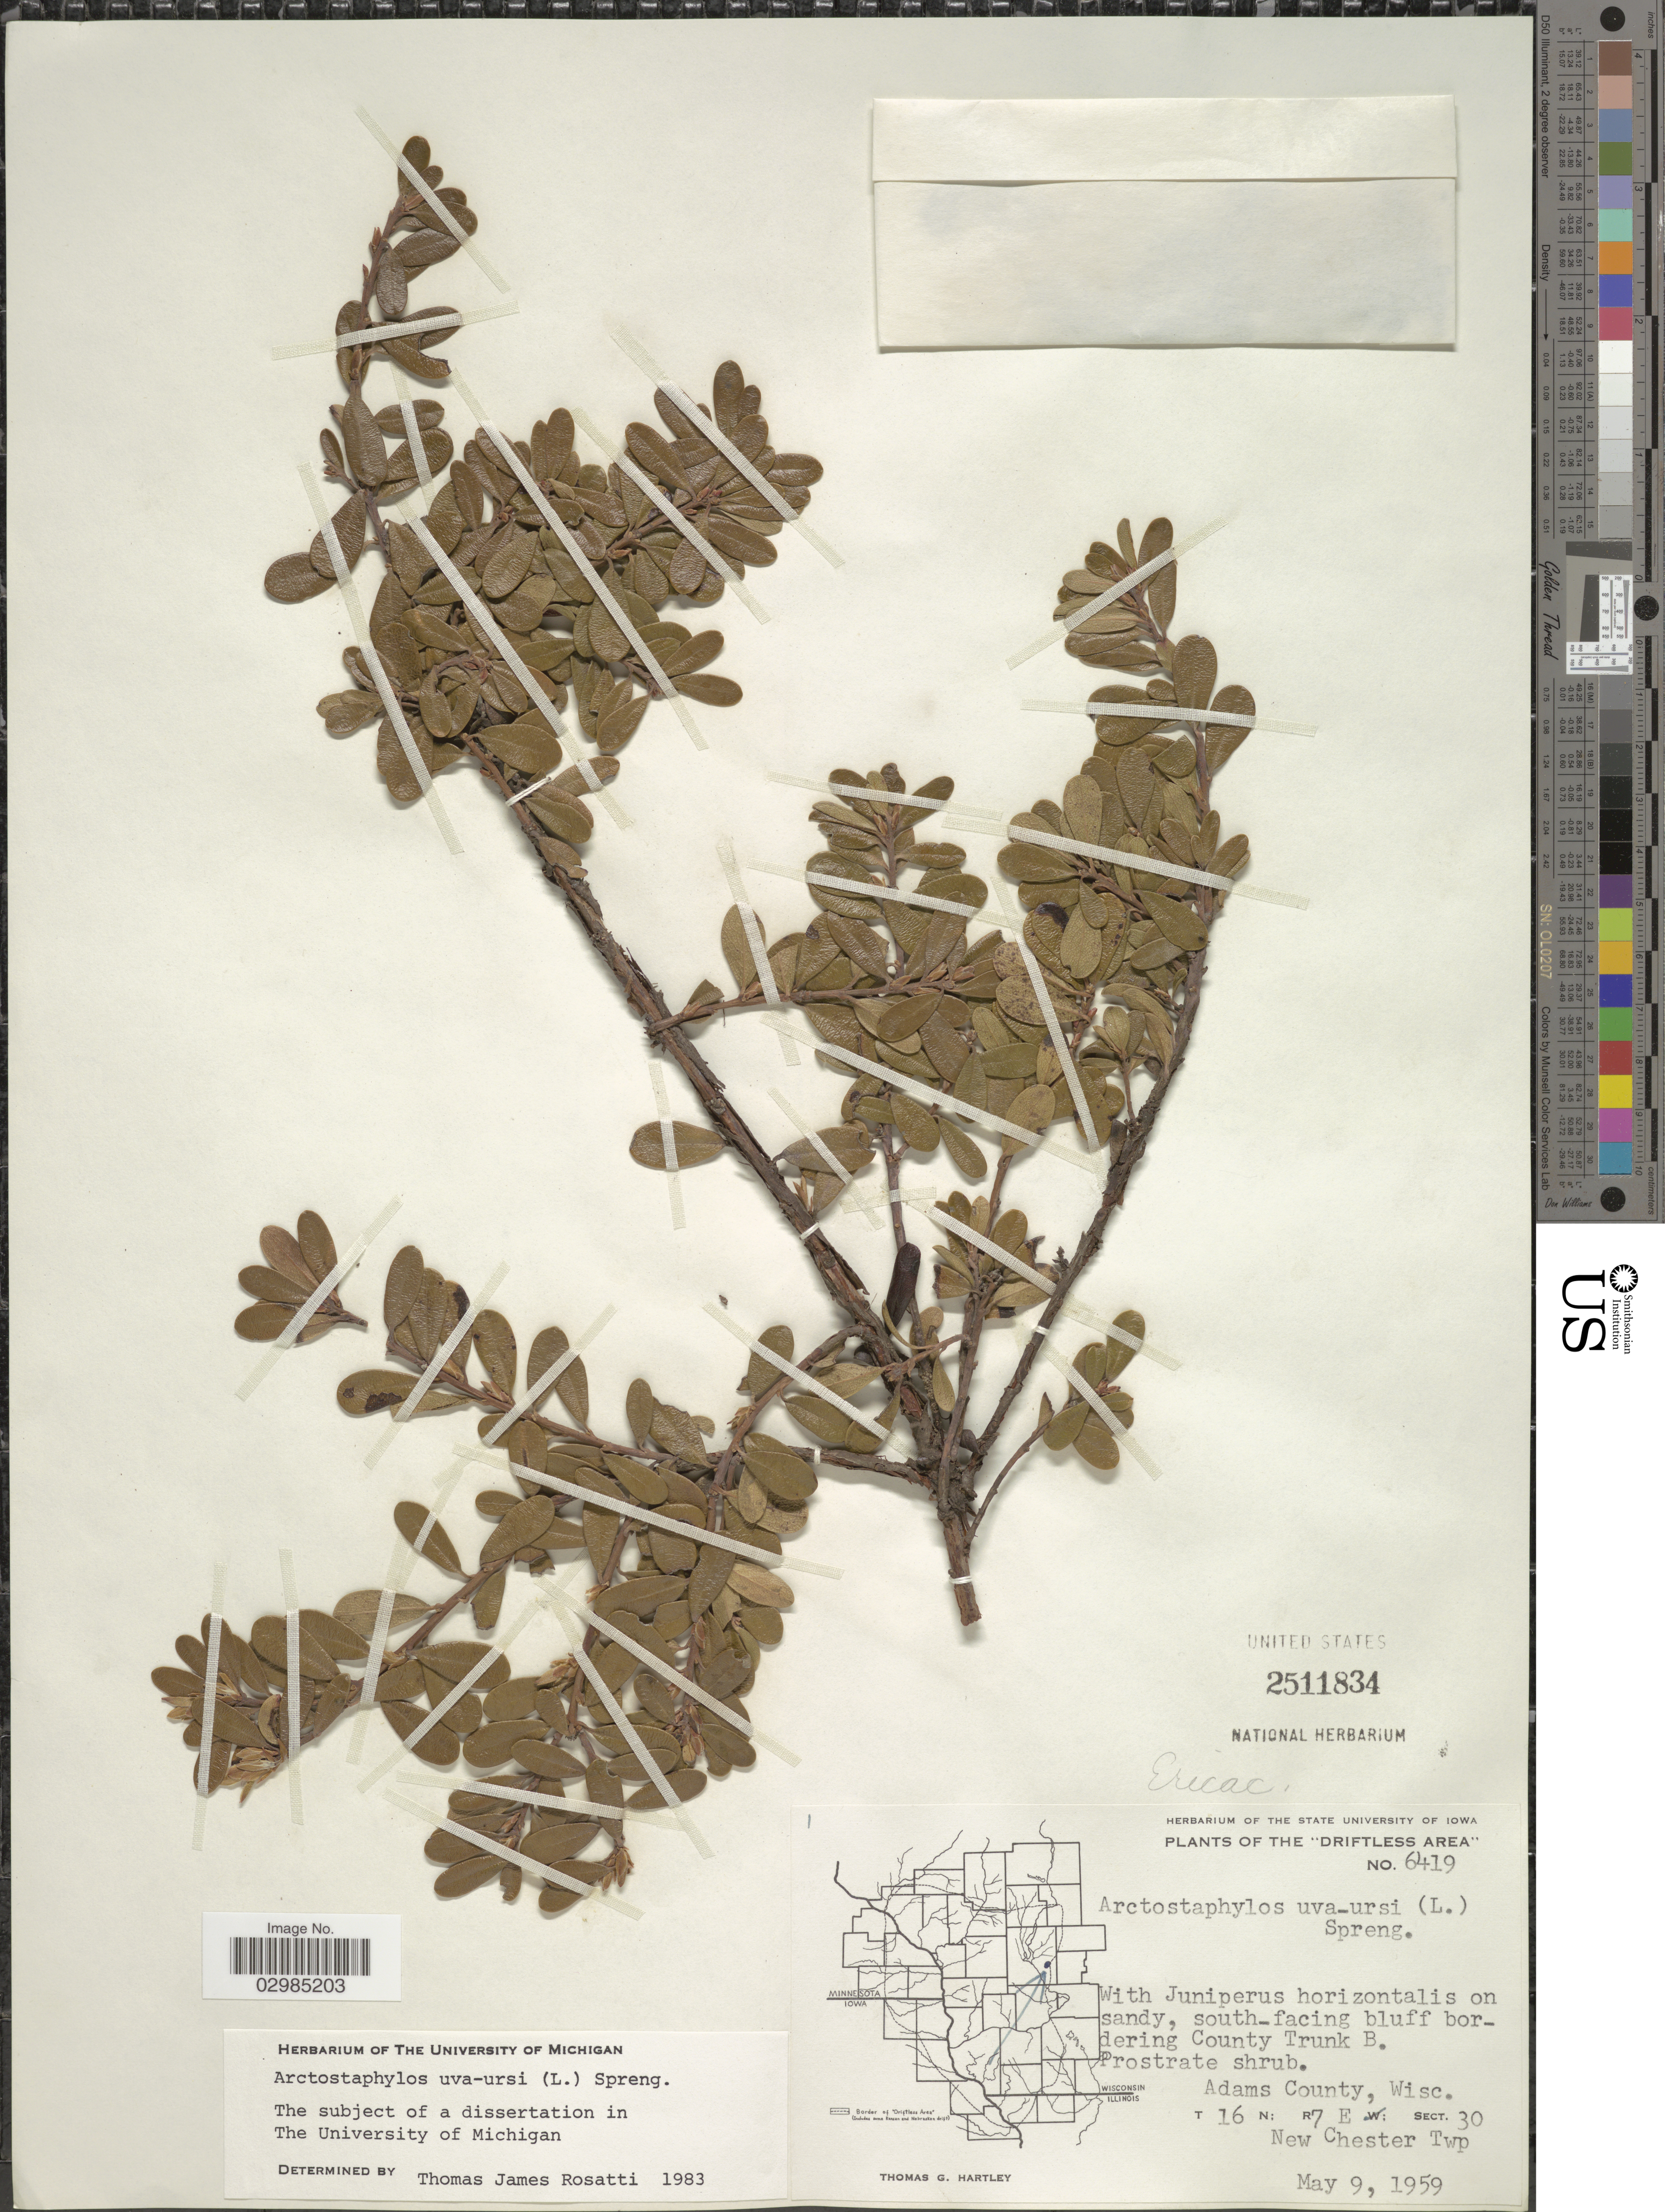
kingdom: Plantae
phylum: Tracheophyta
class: Magnoliopsida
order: Ericales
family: Ericaceae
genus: Arctostaphylos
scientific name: Arctostaphylos uva-ursi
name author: (L.) Spreng.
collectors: T. G. Hartley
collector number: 6419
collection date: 1959-05-09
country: United States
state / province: Wisconsin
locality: Driftless Area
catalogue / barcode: US 2511834